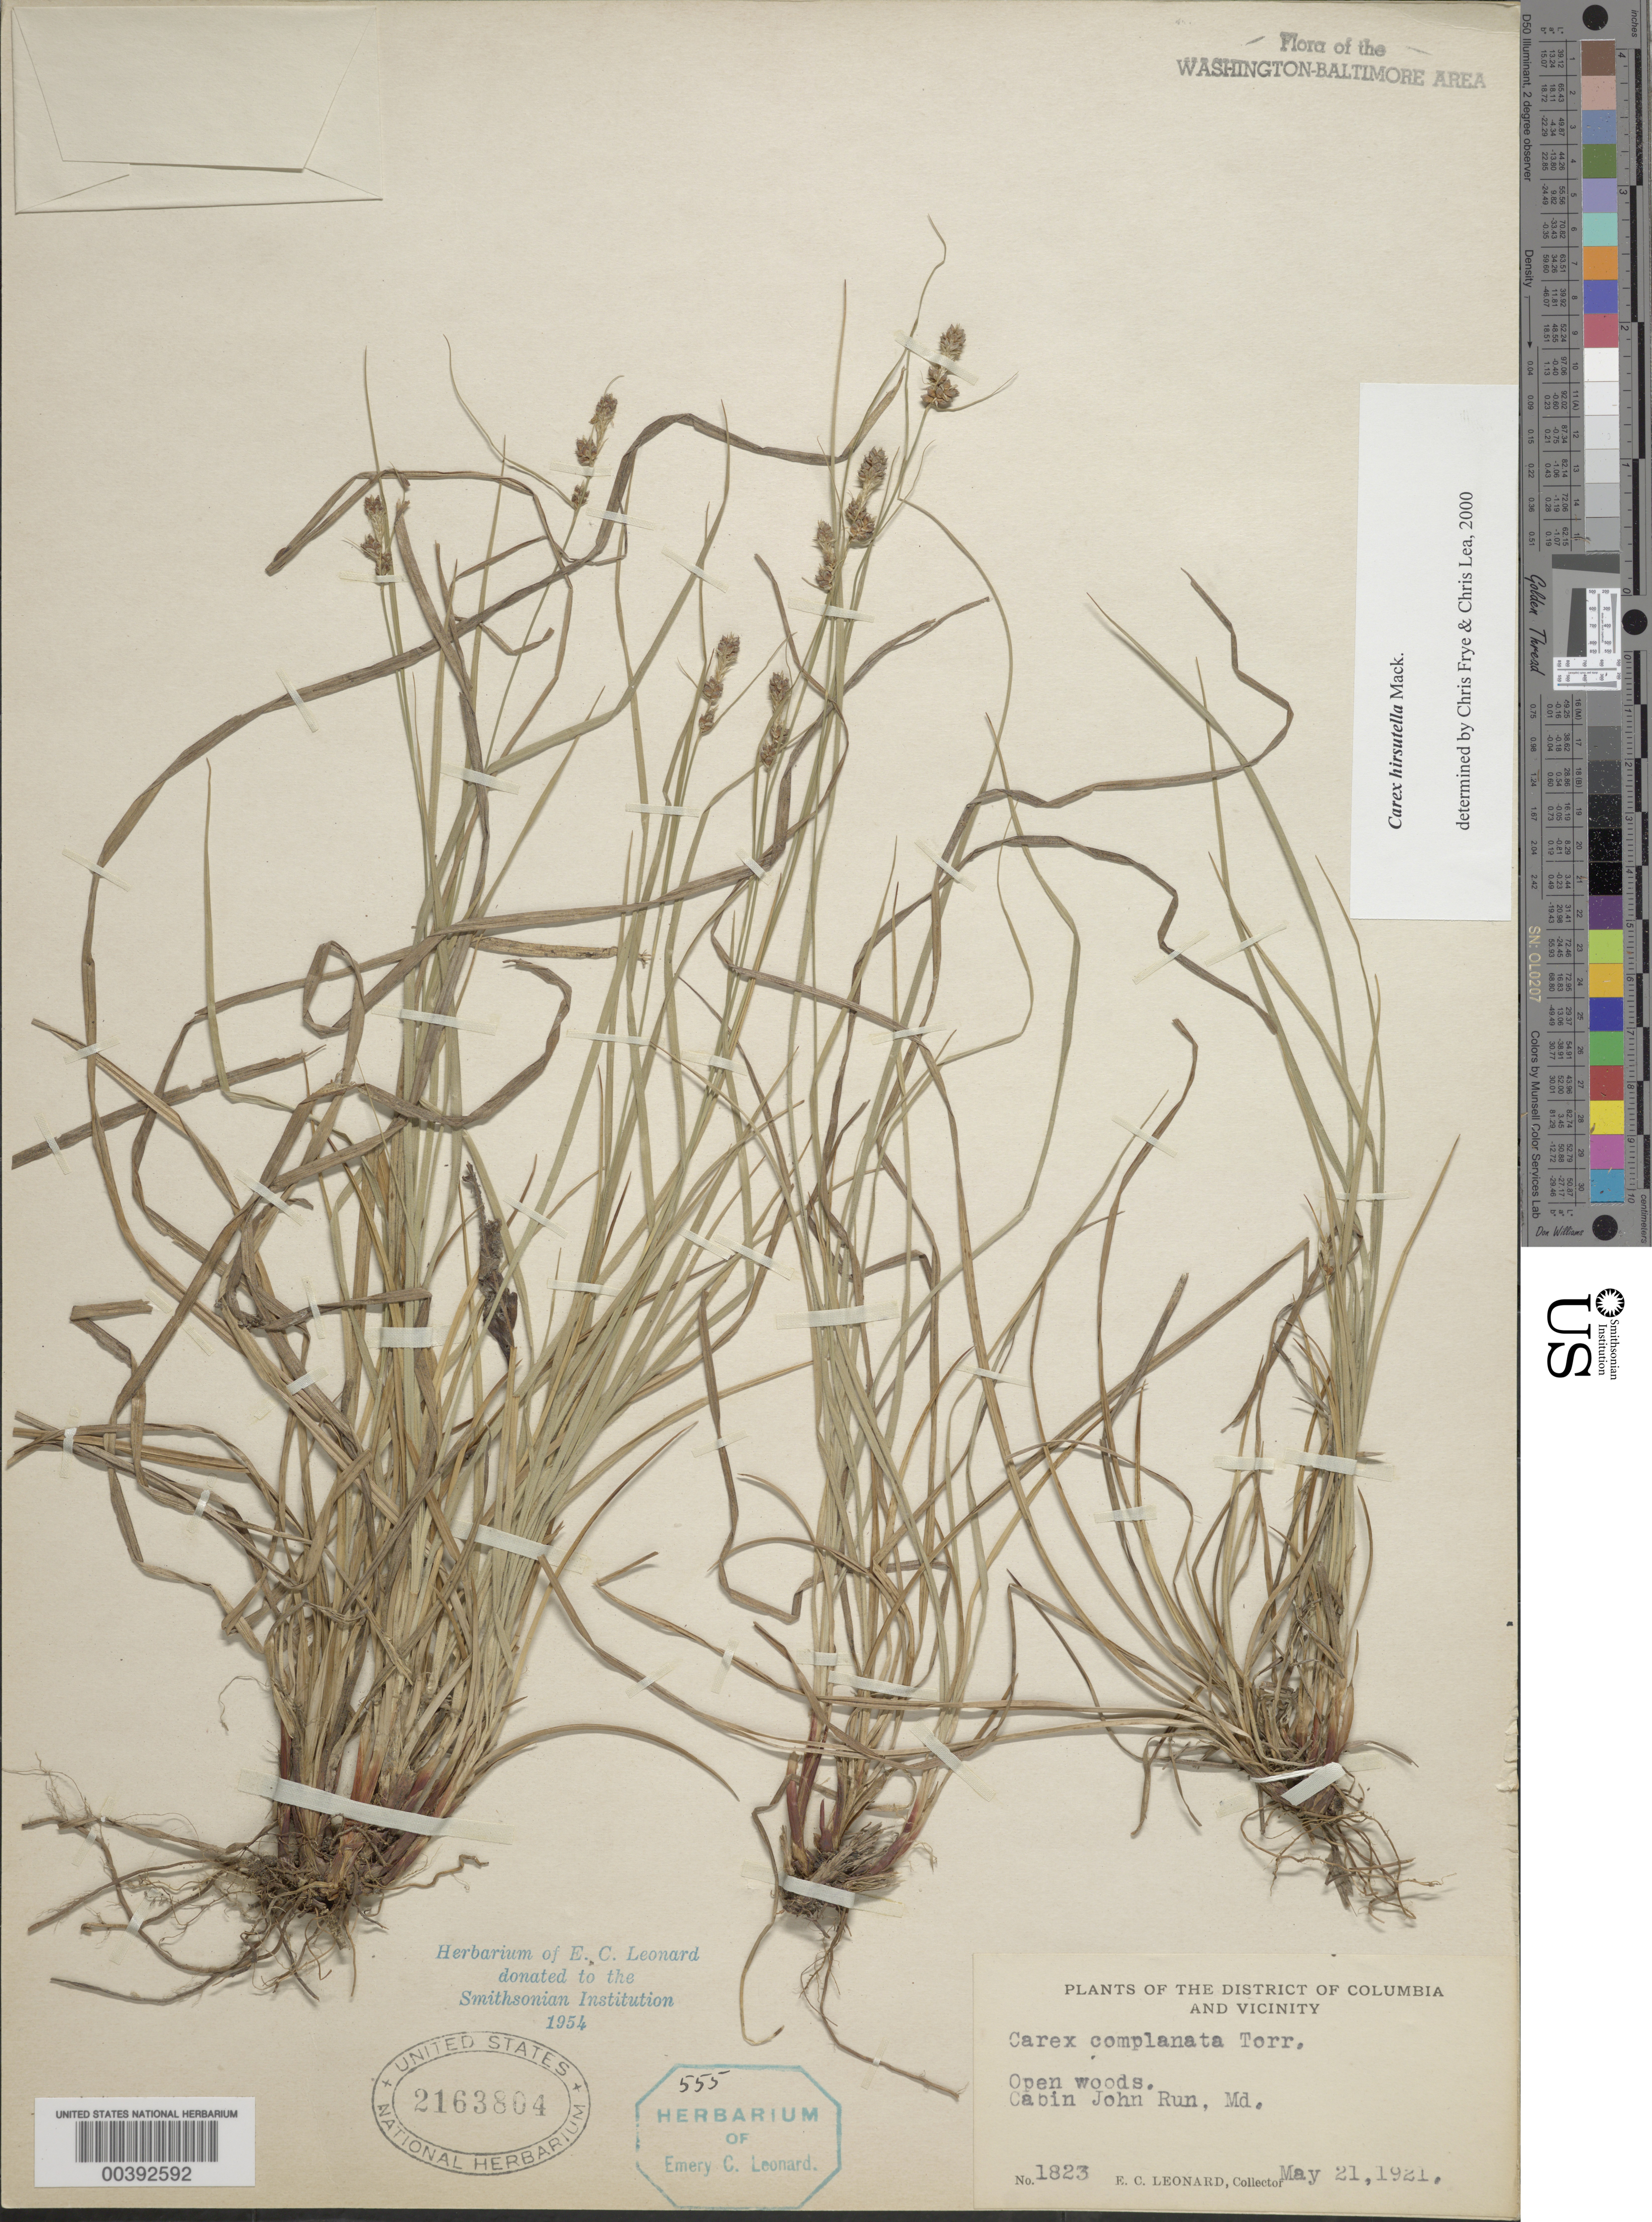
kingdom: Plantae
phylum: Tracheophyta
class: Liliopsida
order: Poales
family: Cyperaceae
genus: Carex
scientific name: Carex hirsutella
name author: Mack.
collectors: E. C. Leonard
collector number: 1823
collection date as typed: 21 May 1921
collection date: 1921-05-21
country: United States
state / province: Maryland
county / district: Montgomery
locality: Cabin John Run C. & O. Canal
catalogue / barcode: US 2163804